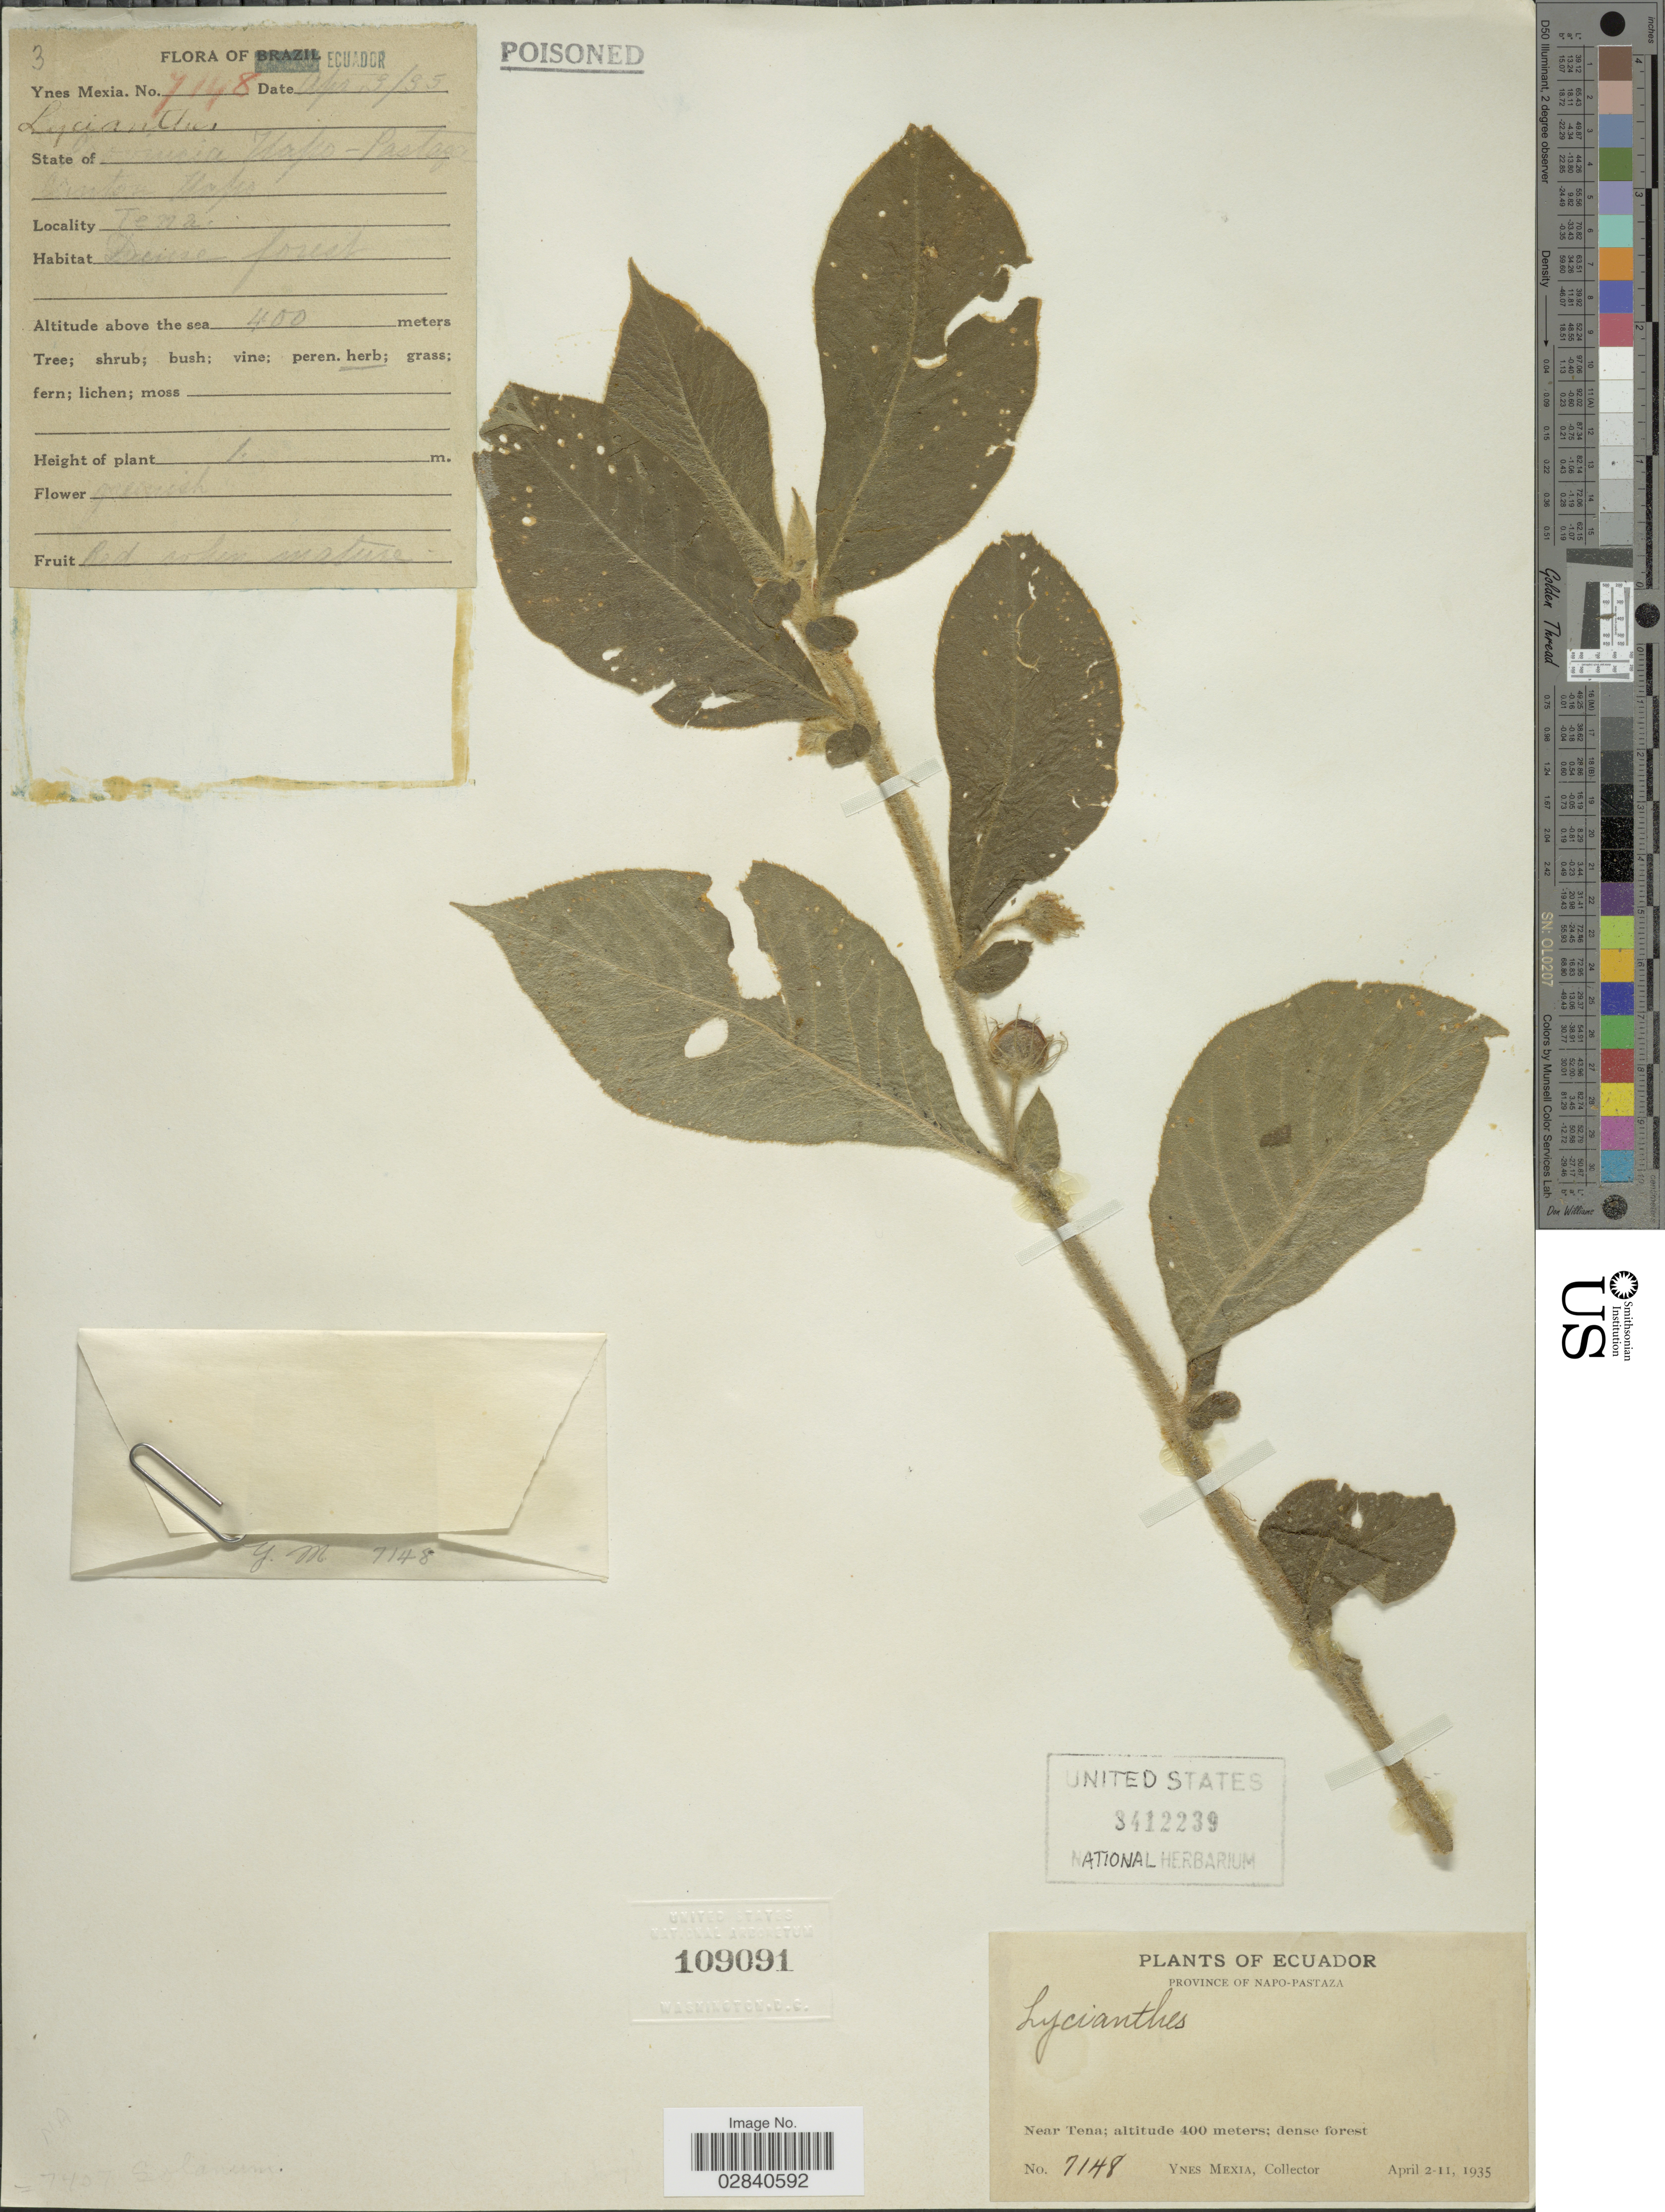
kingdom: Plantae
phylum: Tracheophyta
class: Magnoliopsida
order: Solanales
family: Solanaceae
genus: Lycianthes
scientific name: Lycianthes sp.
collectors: Y. Mexia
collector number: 7148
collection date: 1935-04-03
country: Ecuador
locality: Province of Napo-Pastaza, Near Tena.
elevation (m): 400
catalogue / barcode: US 3412239